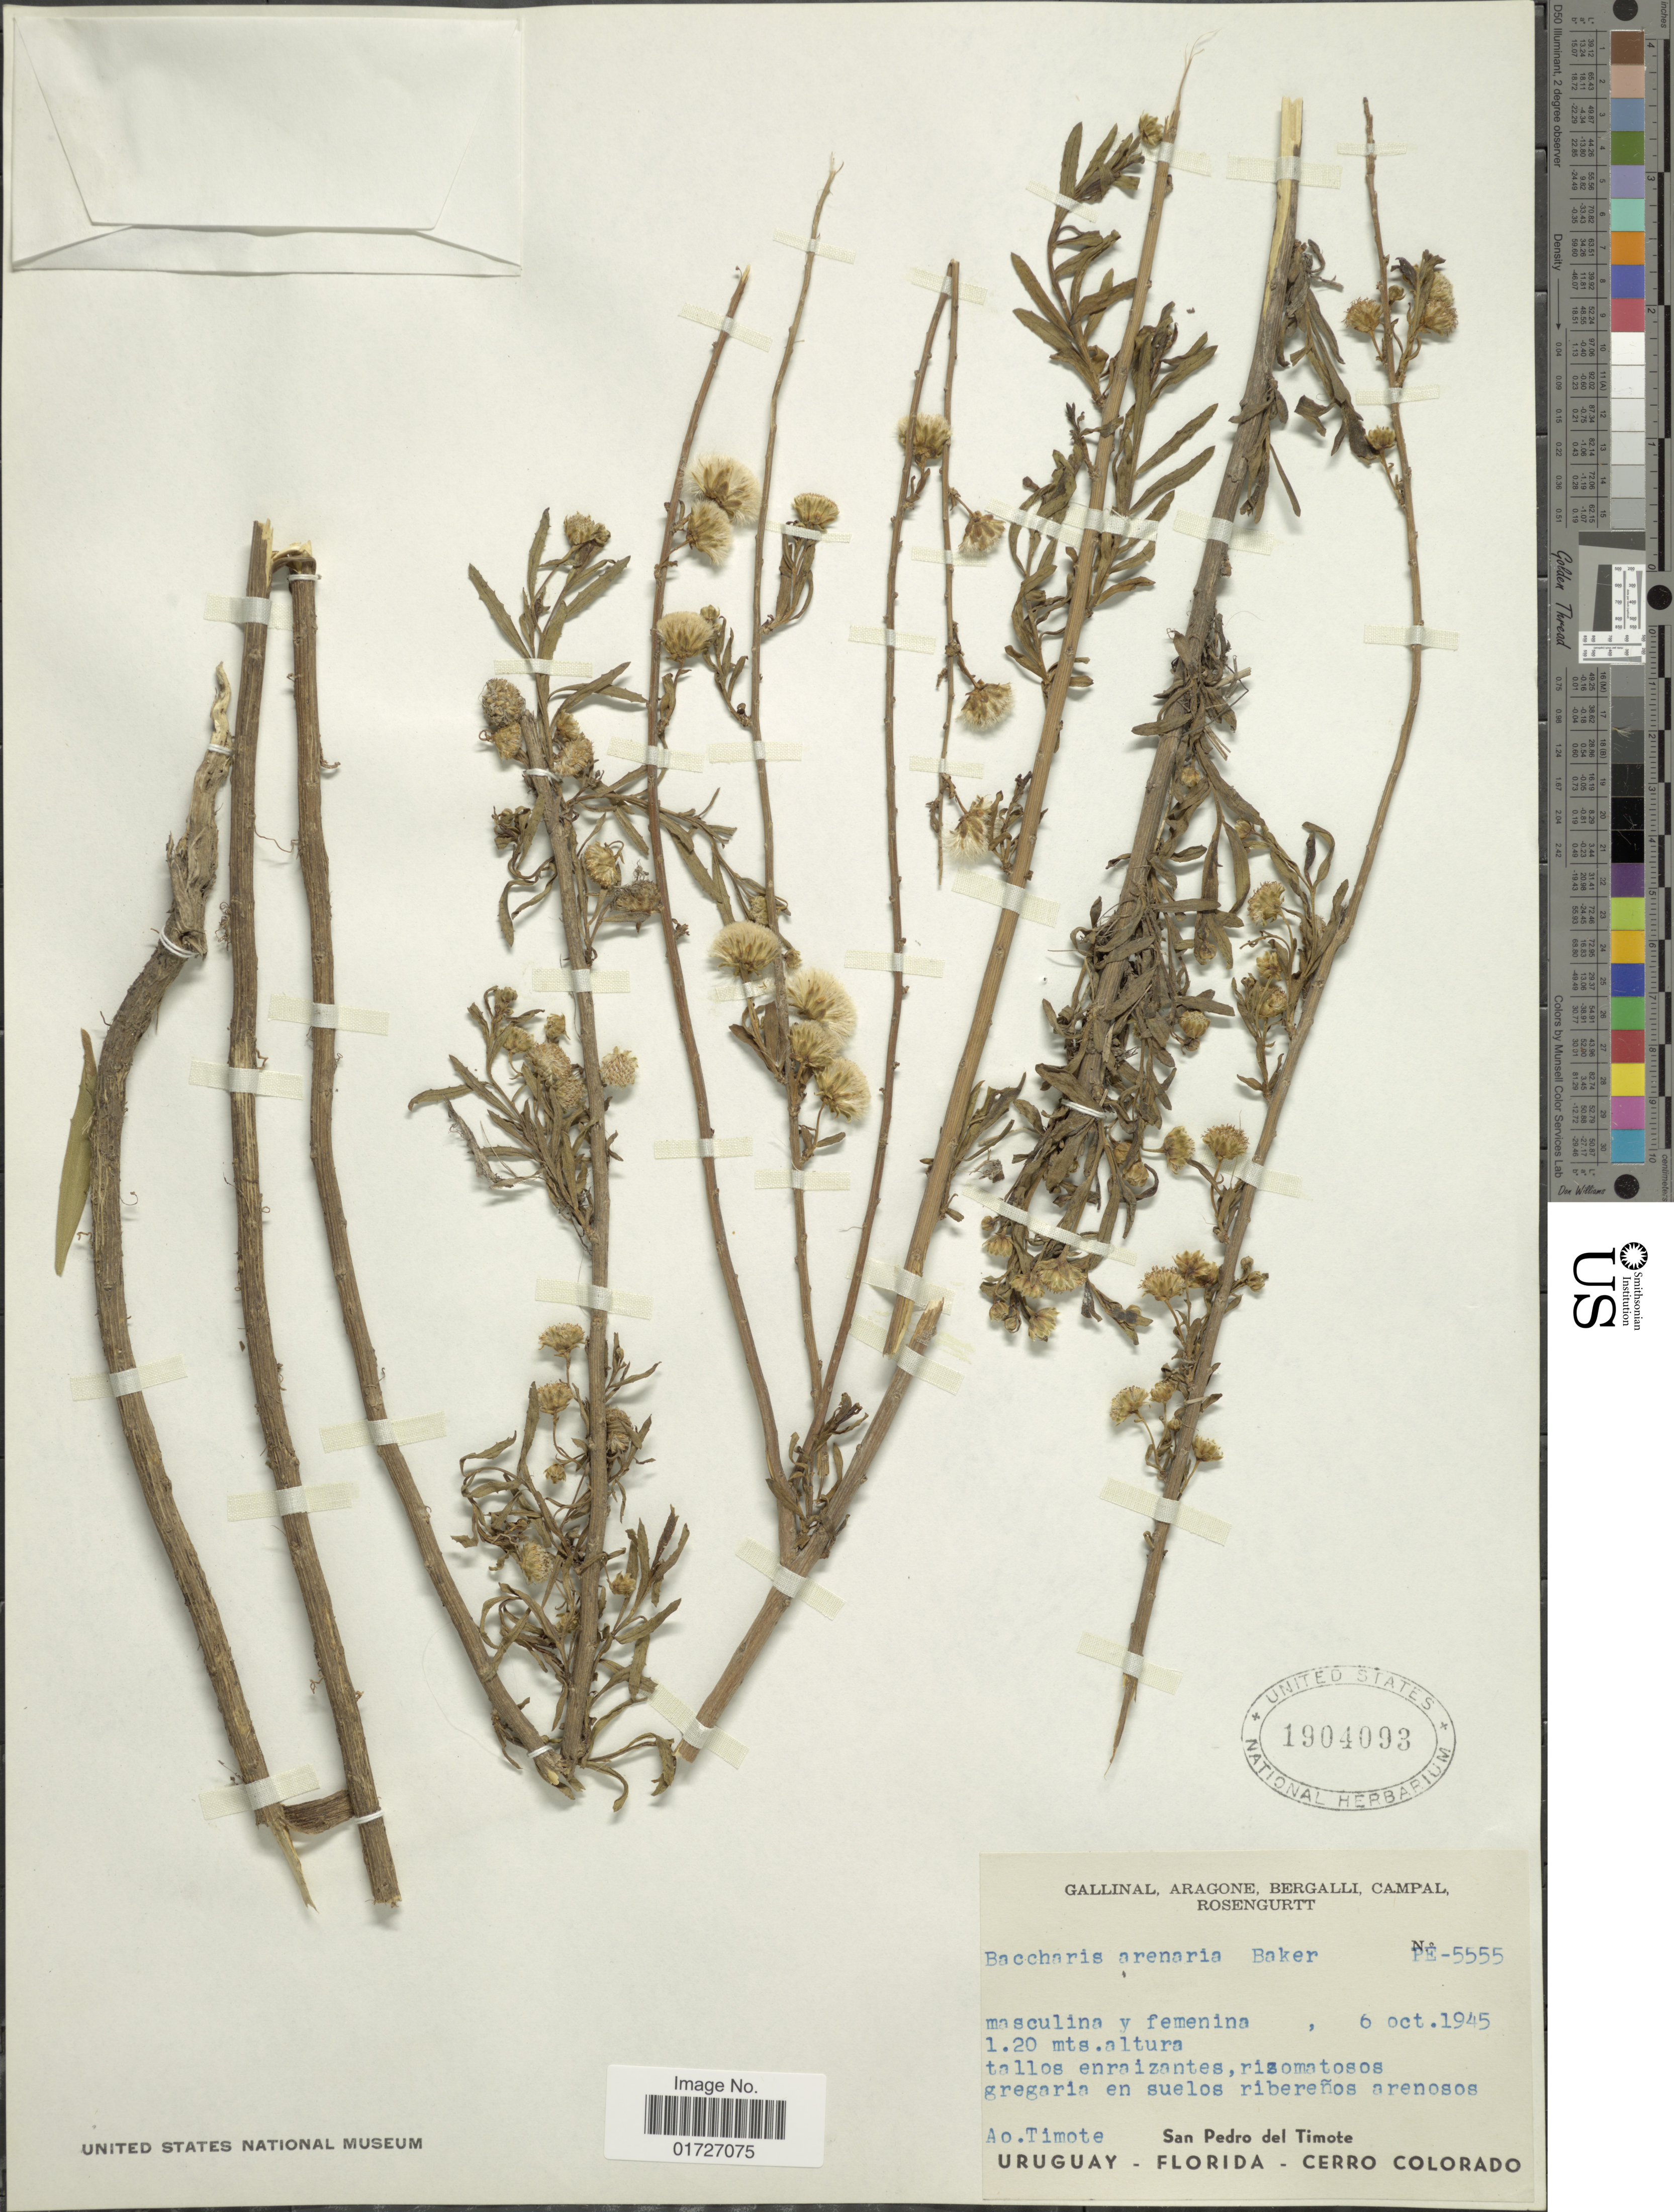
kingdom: Plantae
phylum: Tracheophyta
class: Magnoliopsida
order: Asterales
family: Asteraceae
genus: Baccharis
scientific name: Baccharis arenaria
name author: Baker in Mart.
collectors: -. Gallinal, -- Aragone, -- Bergalli, -- Campal & Rosengurtt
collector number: PE-5555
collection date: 1945-10-06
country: Uruguay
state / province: Florida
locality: Ao. Timote, San Pedro del Timote, Cerro Colorado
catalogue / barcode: US 1904093